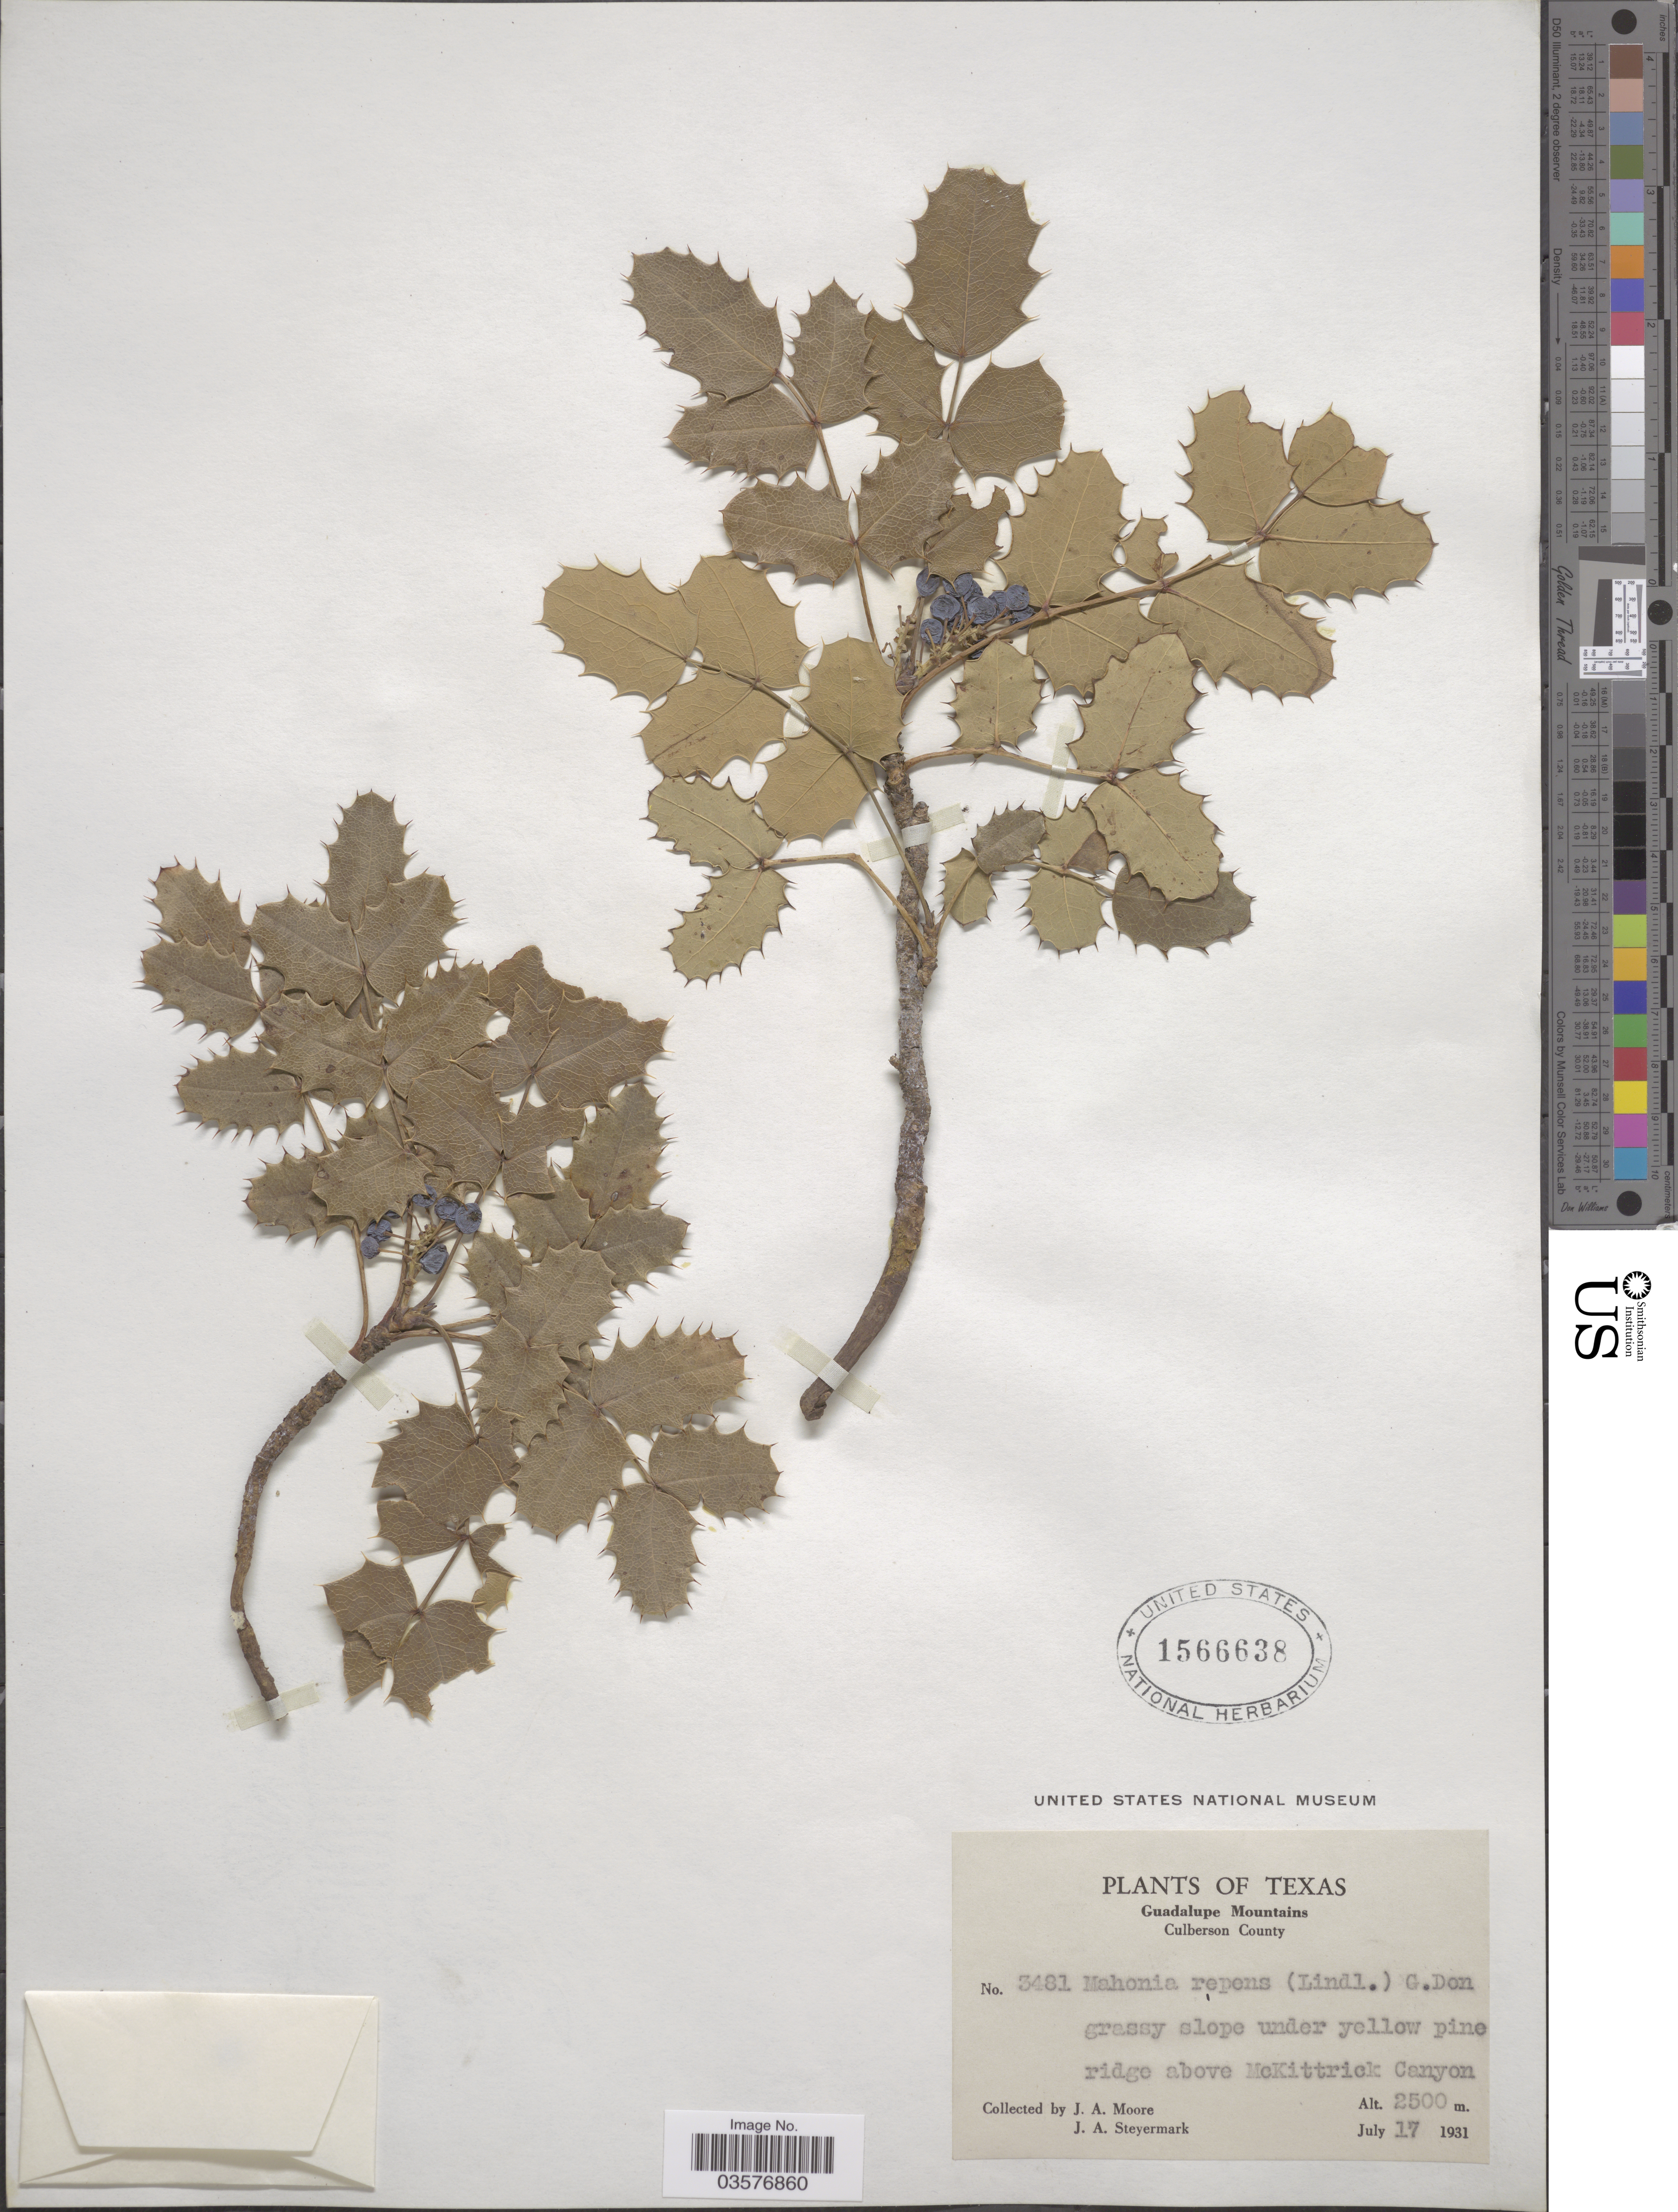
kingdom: Plantae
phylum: Tracheophyta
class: Magnoliopsida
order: Ranunculales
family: Berberidaceae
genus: Mahonia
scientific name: Mahonia repens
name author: (Lindl.) G. Don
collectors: J. A. Moore & J. Steyermark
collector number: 3481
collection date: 1931-07-17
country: United States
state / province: Texas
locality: Guadalupe Mountains. Culberson County. Ridge above McKittrick Canyon.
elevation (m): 2500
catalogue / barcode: US 1566638